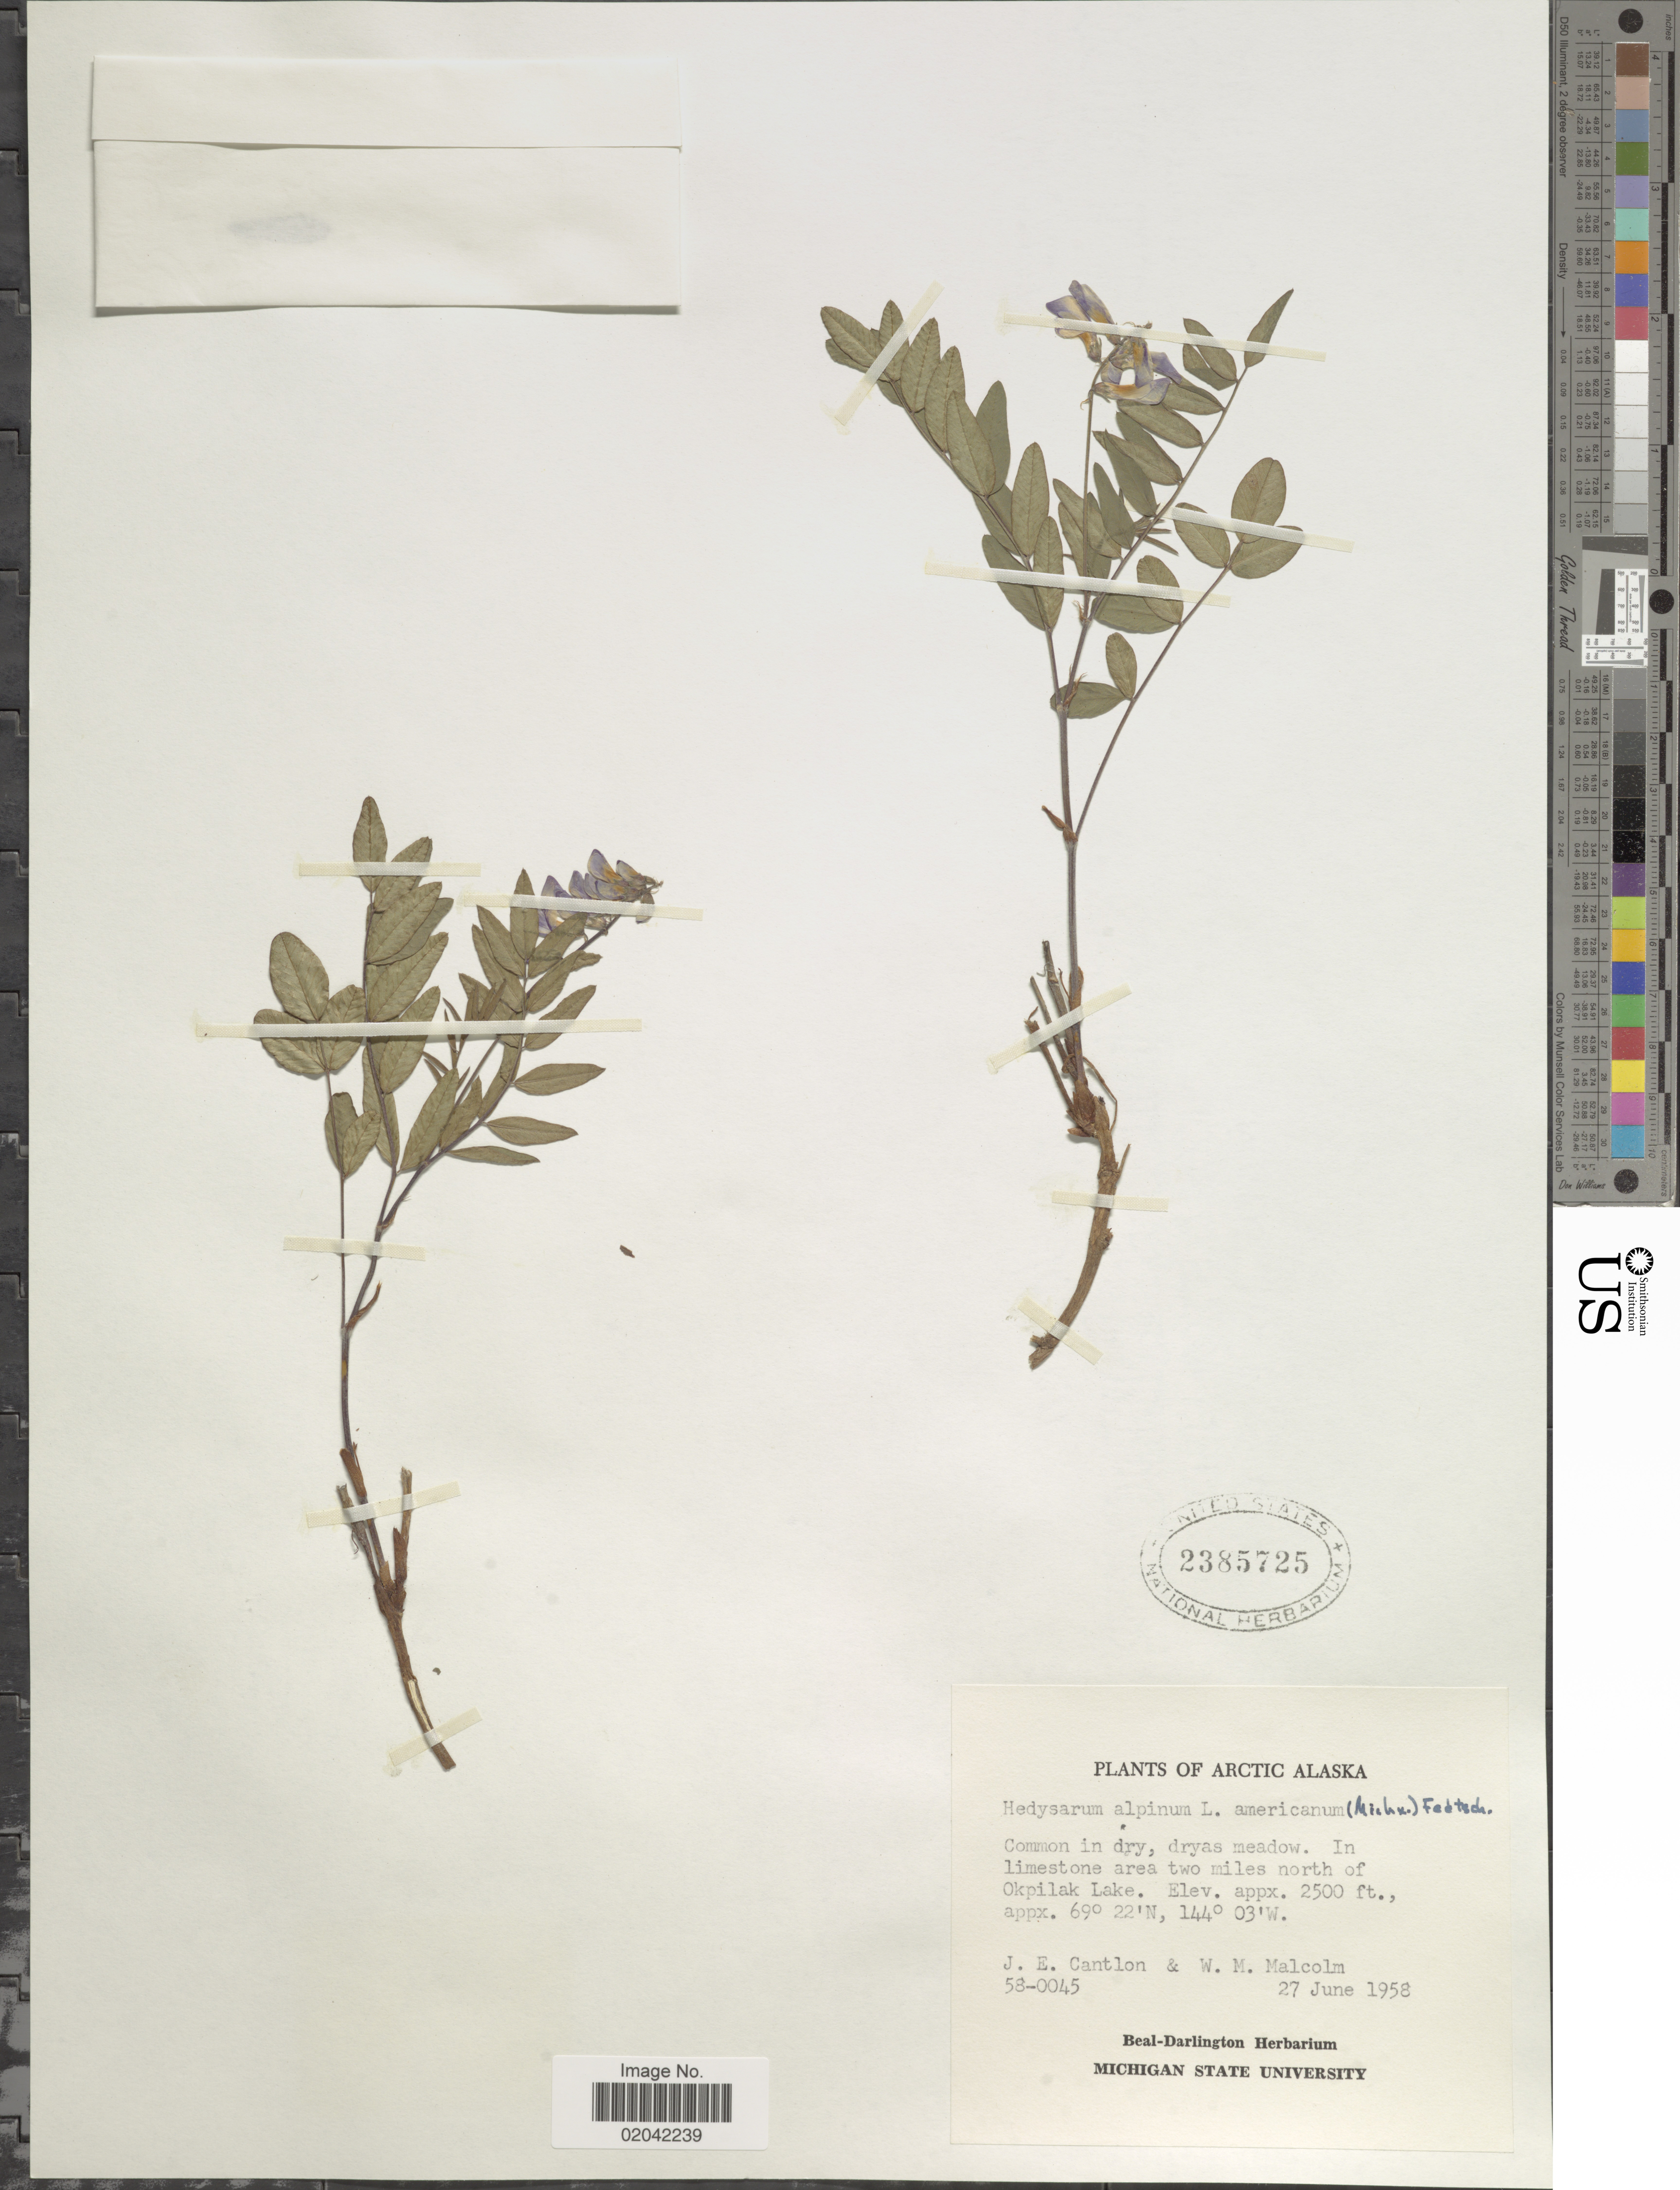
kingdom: Plantae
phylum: Tracheophyta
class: Magnoliopsida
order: Fabales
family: Fabaceae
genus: Hedysarum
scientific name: Hedysarum alpinum var. americanum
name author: Michx. ex Pursh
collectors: J. Cantlon & W. Malcolm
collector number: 58-0045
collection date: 1958-06-27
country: United States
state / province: Alaska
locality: Arctic Alaska. Common in dry, dryas meadow. In limestone area two miles north of Okpilak Lake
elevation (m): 762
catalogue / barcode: US 2385725